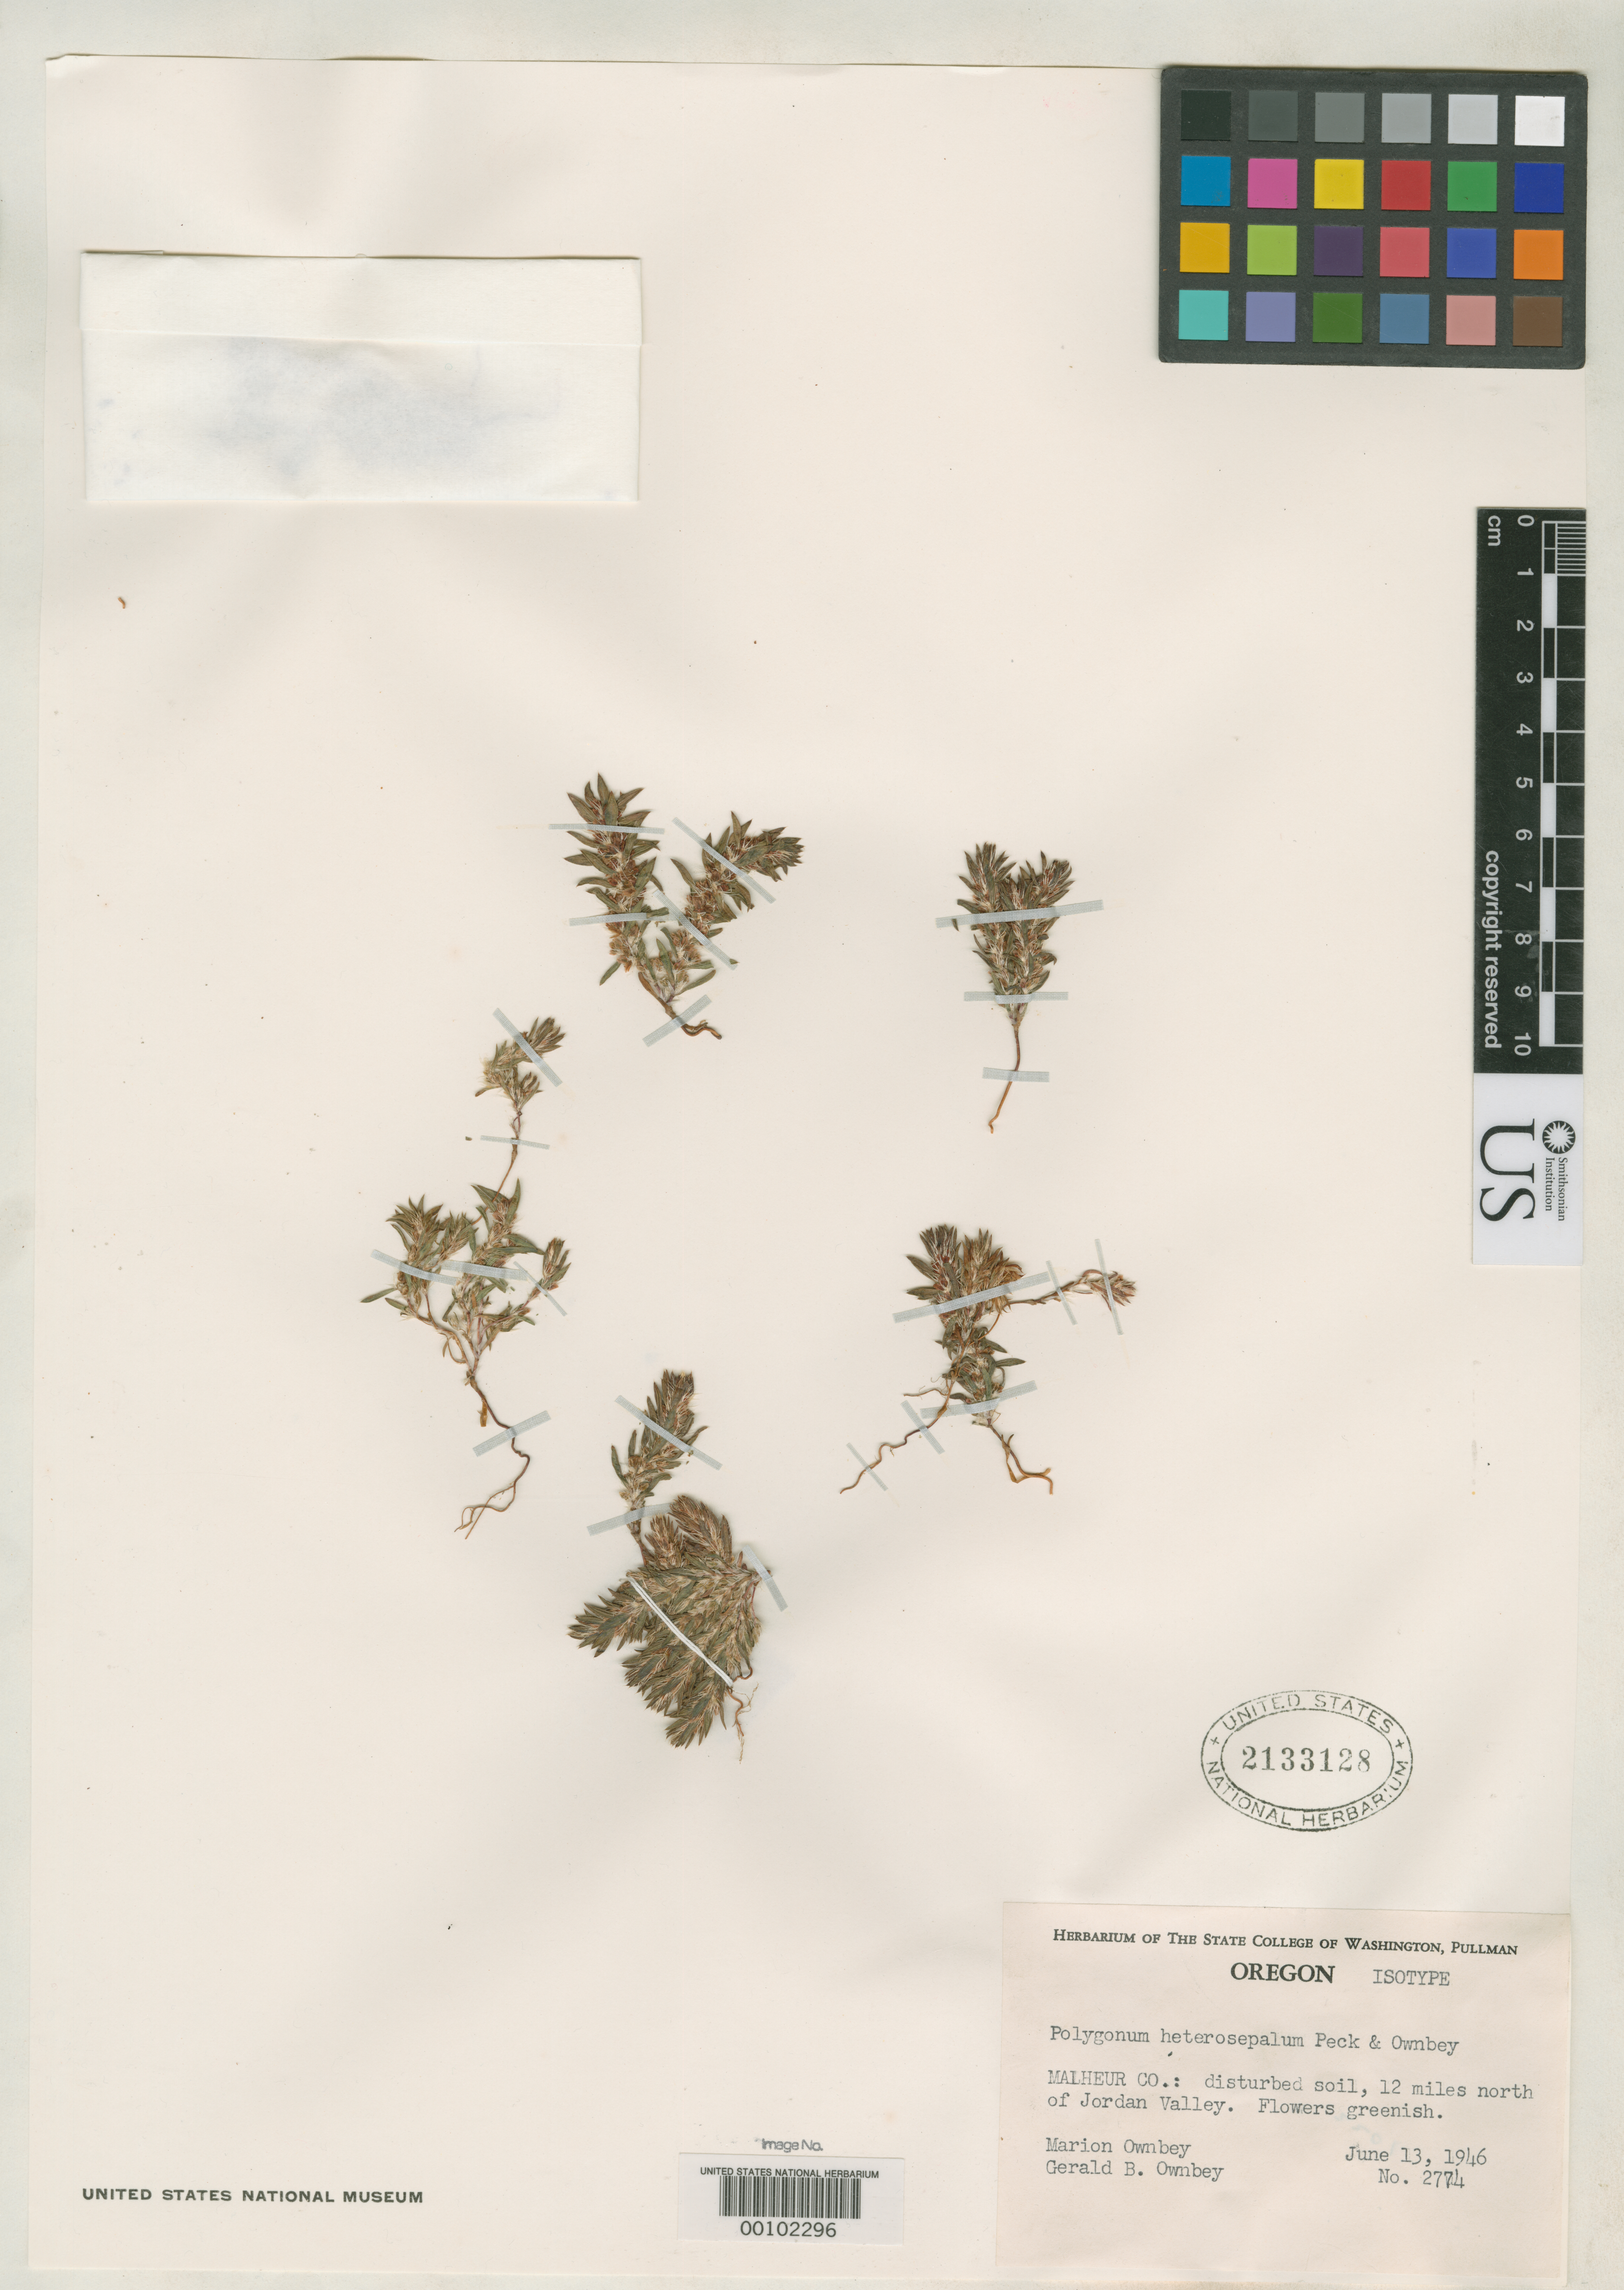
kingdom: Plantae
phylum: Tracheophyta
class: Magnoliopsida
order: Caryophyllales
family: Polygonaceae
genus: Polygonum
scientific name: Polygonum heterosepalum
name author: M. Peck & Ownbey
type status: Isotype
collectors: F. M. Ownbey & G. B. Ownbey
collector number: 2774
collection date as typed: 13 Jun 1946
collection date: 1946-06-13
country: United States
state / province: Oregon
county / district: Malheur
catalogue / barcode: US 2133128